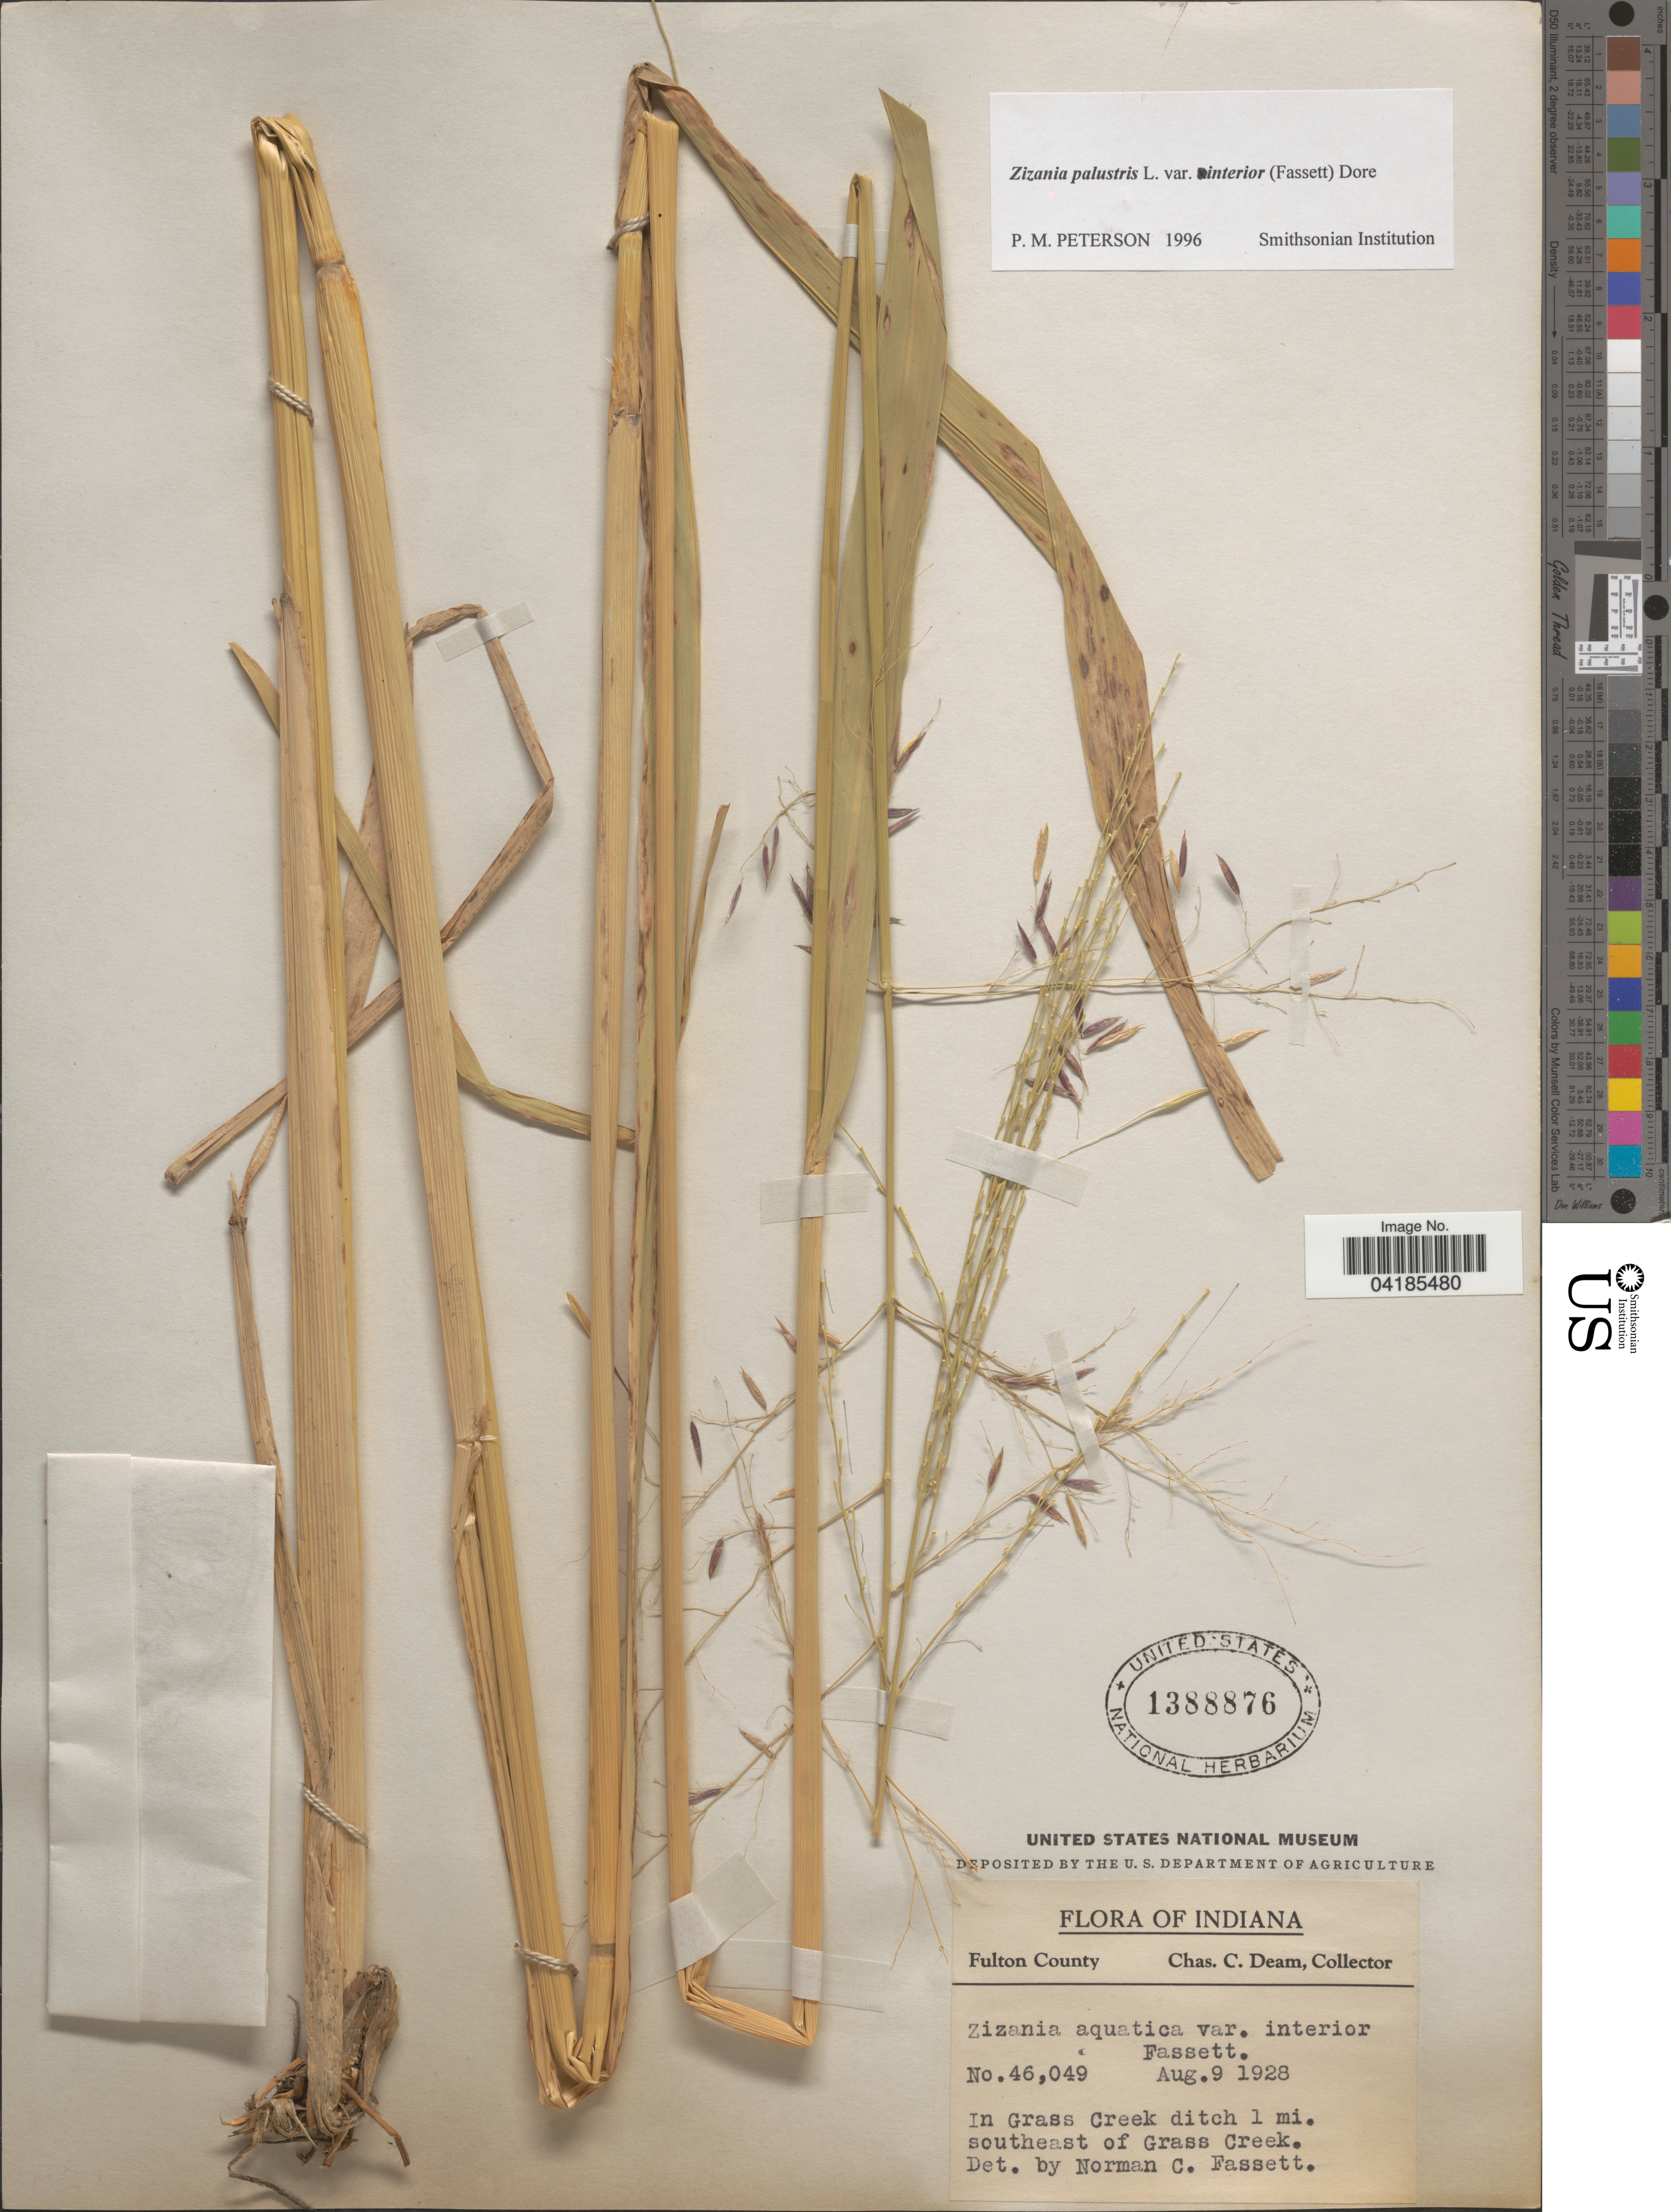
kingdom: Plantae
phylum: Tracheophyta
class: Liliopsida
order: Poales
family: Poaceae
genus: Zizania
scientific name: Zizania palustris var. interior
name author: L.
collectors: C. C. Deam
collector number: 46049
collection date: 1928-08-09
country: United States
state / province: Indiana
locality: Fulton County. In Grass Creek ditch 1 mi. southeast of Grass Creek.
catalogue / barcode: US 1388876